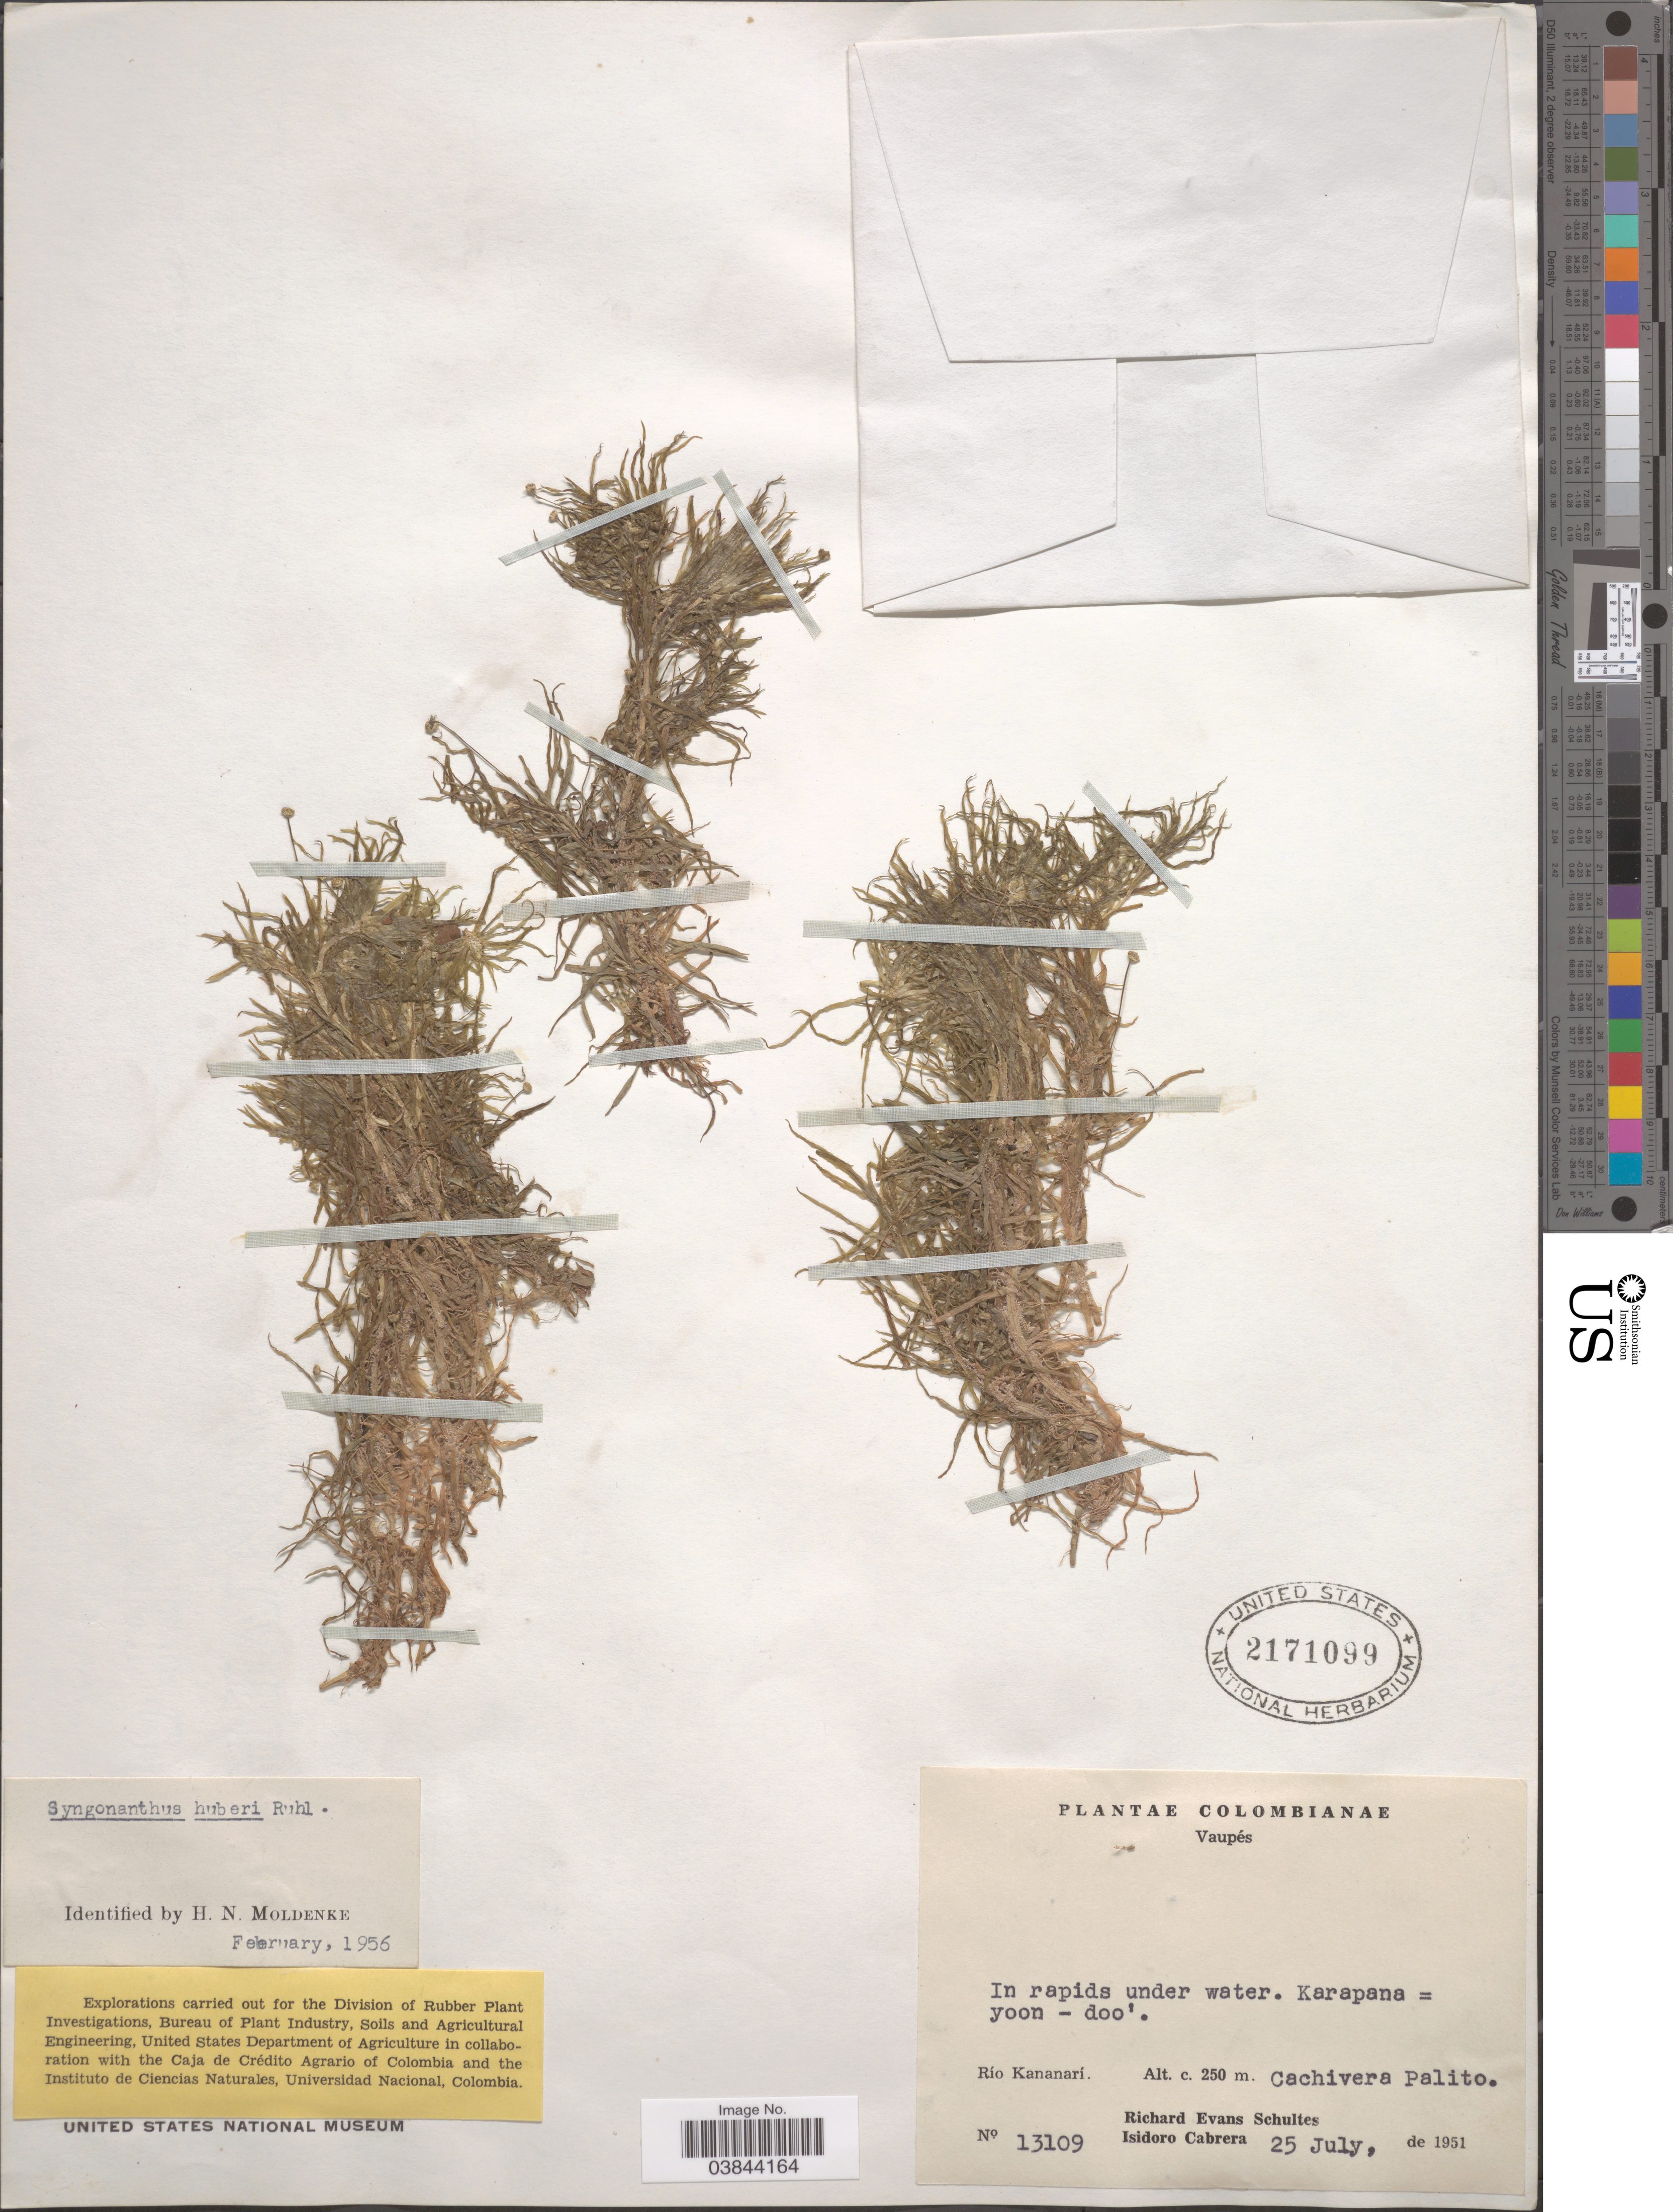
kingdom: Plantae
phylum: Tracheophyta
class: Liliopsida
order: Poales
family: Eriocaulaceae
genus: Syngonanthus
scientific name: Syngonanthus huberi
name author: Ruhland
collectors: R. E. Schultes & I. Cabrera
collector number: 13109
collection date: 1951-07-25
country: Colombia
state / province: Vaupés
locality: Río Kananarí. Cachivera Palito.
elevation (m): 250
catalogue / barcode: US 2171099